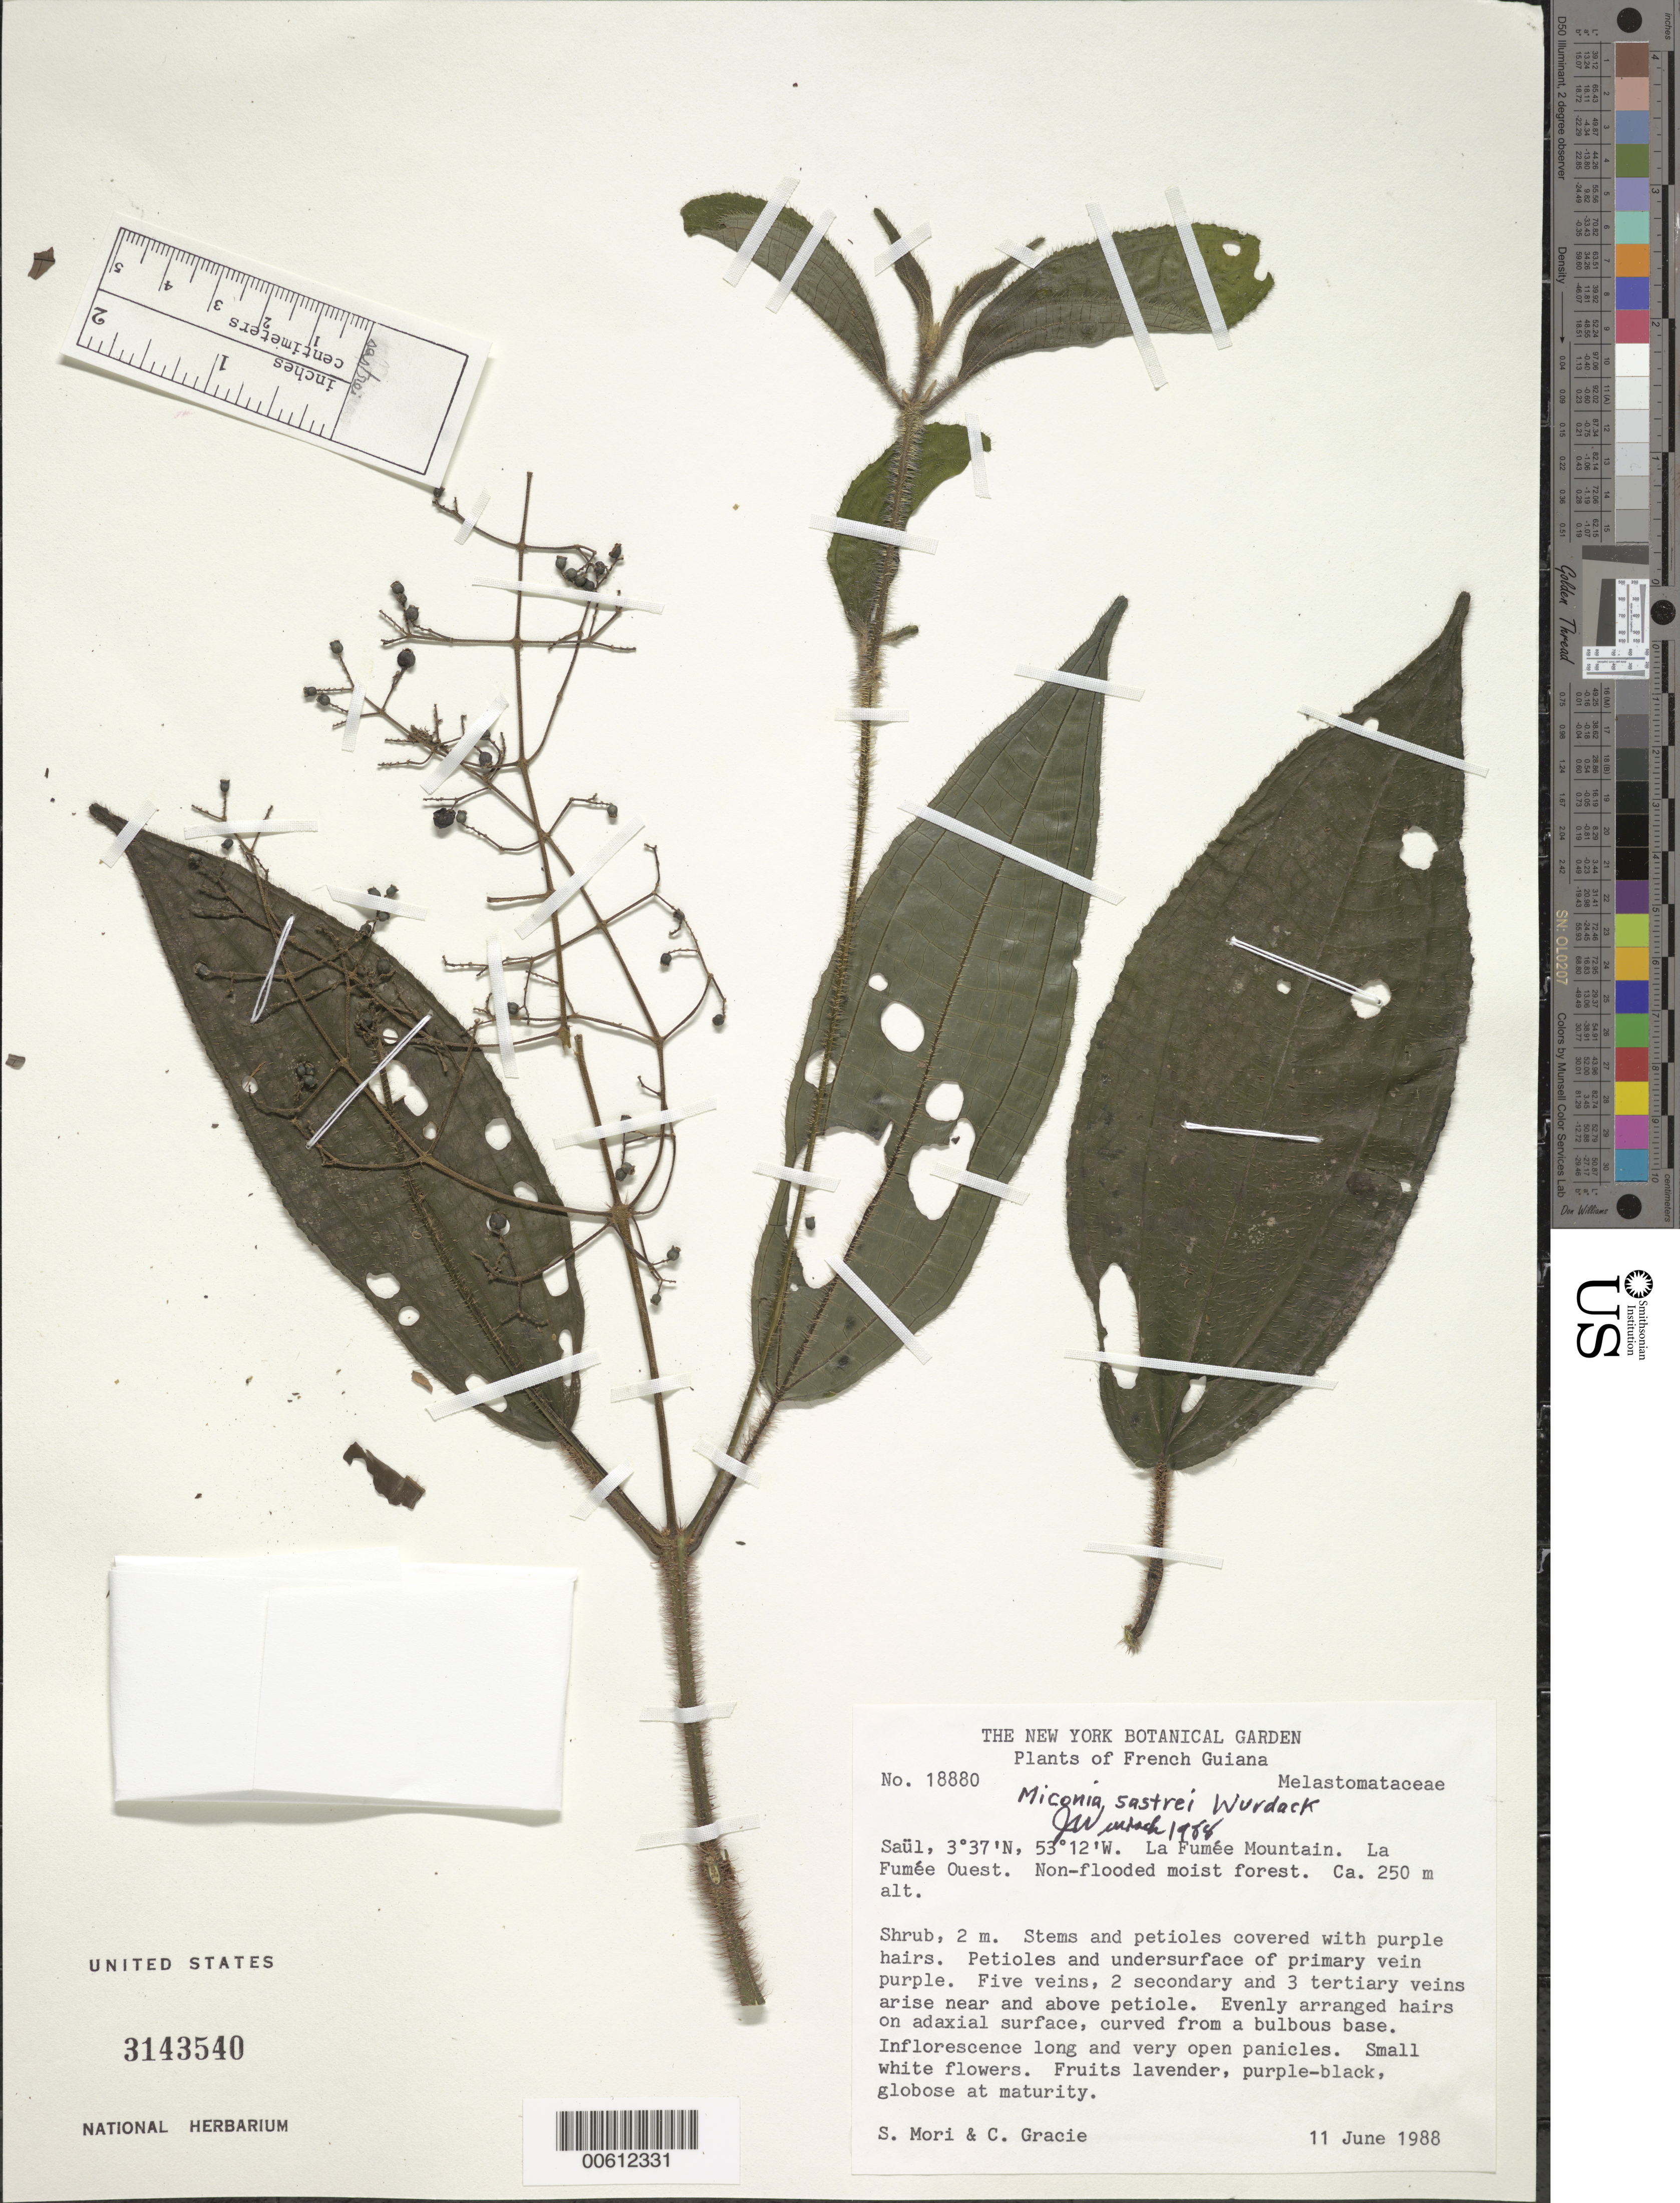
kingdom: Plantae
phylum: Tracheophyta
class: Magnoliopsida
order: Myrtales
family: Melastomataceae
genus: Miconia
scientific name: Miconia sastrei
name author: Wurdack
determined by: Wurdack, John J., (US), US (UNITED STATES)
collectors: S. Mori & C. A. Gracie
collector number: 18880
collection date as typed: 11-Jun-88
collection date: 1988-06-11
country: French Guiana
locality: Saül, La Fumée Mountain Trail, La Fumée Ouest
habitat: Non-flooded moist forest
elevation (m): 250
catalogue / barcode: US 3143540